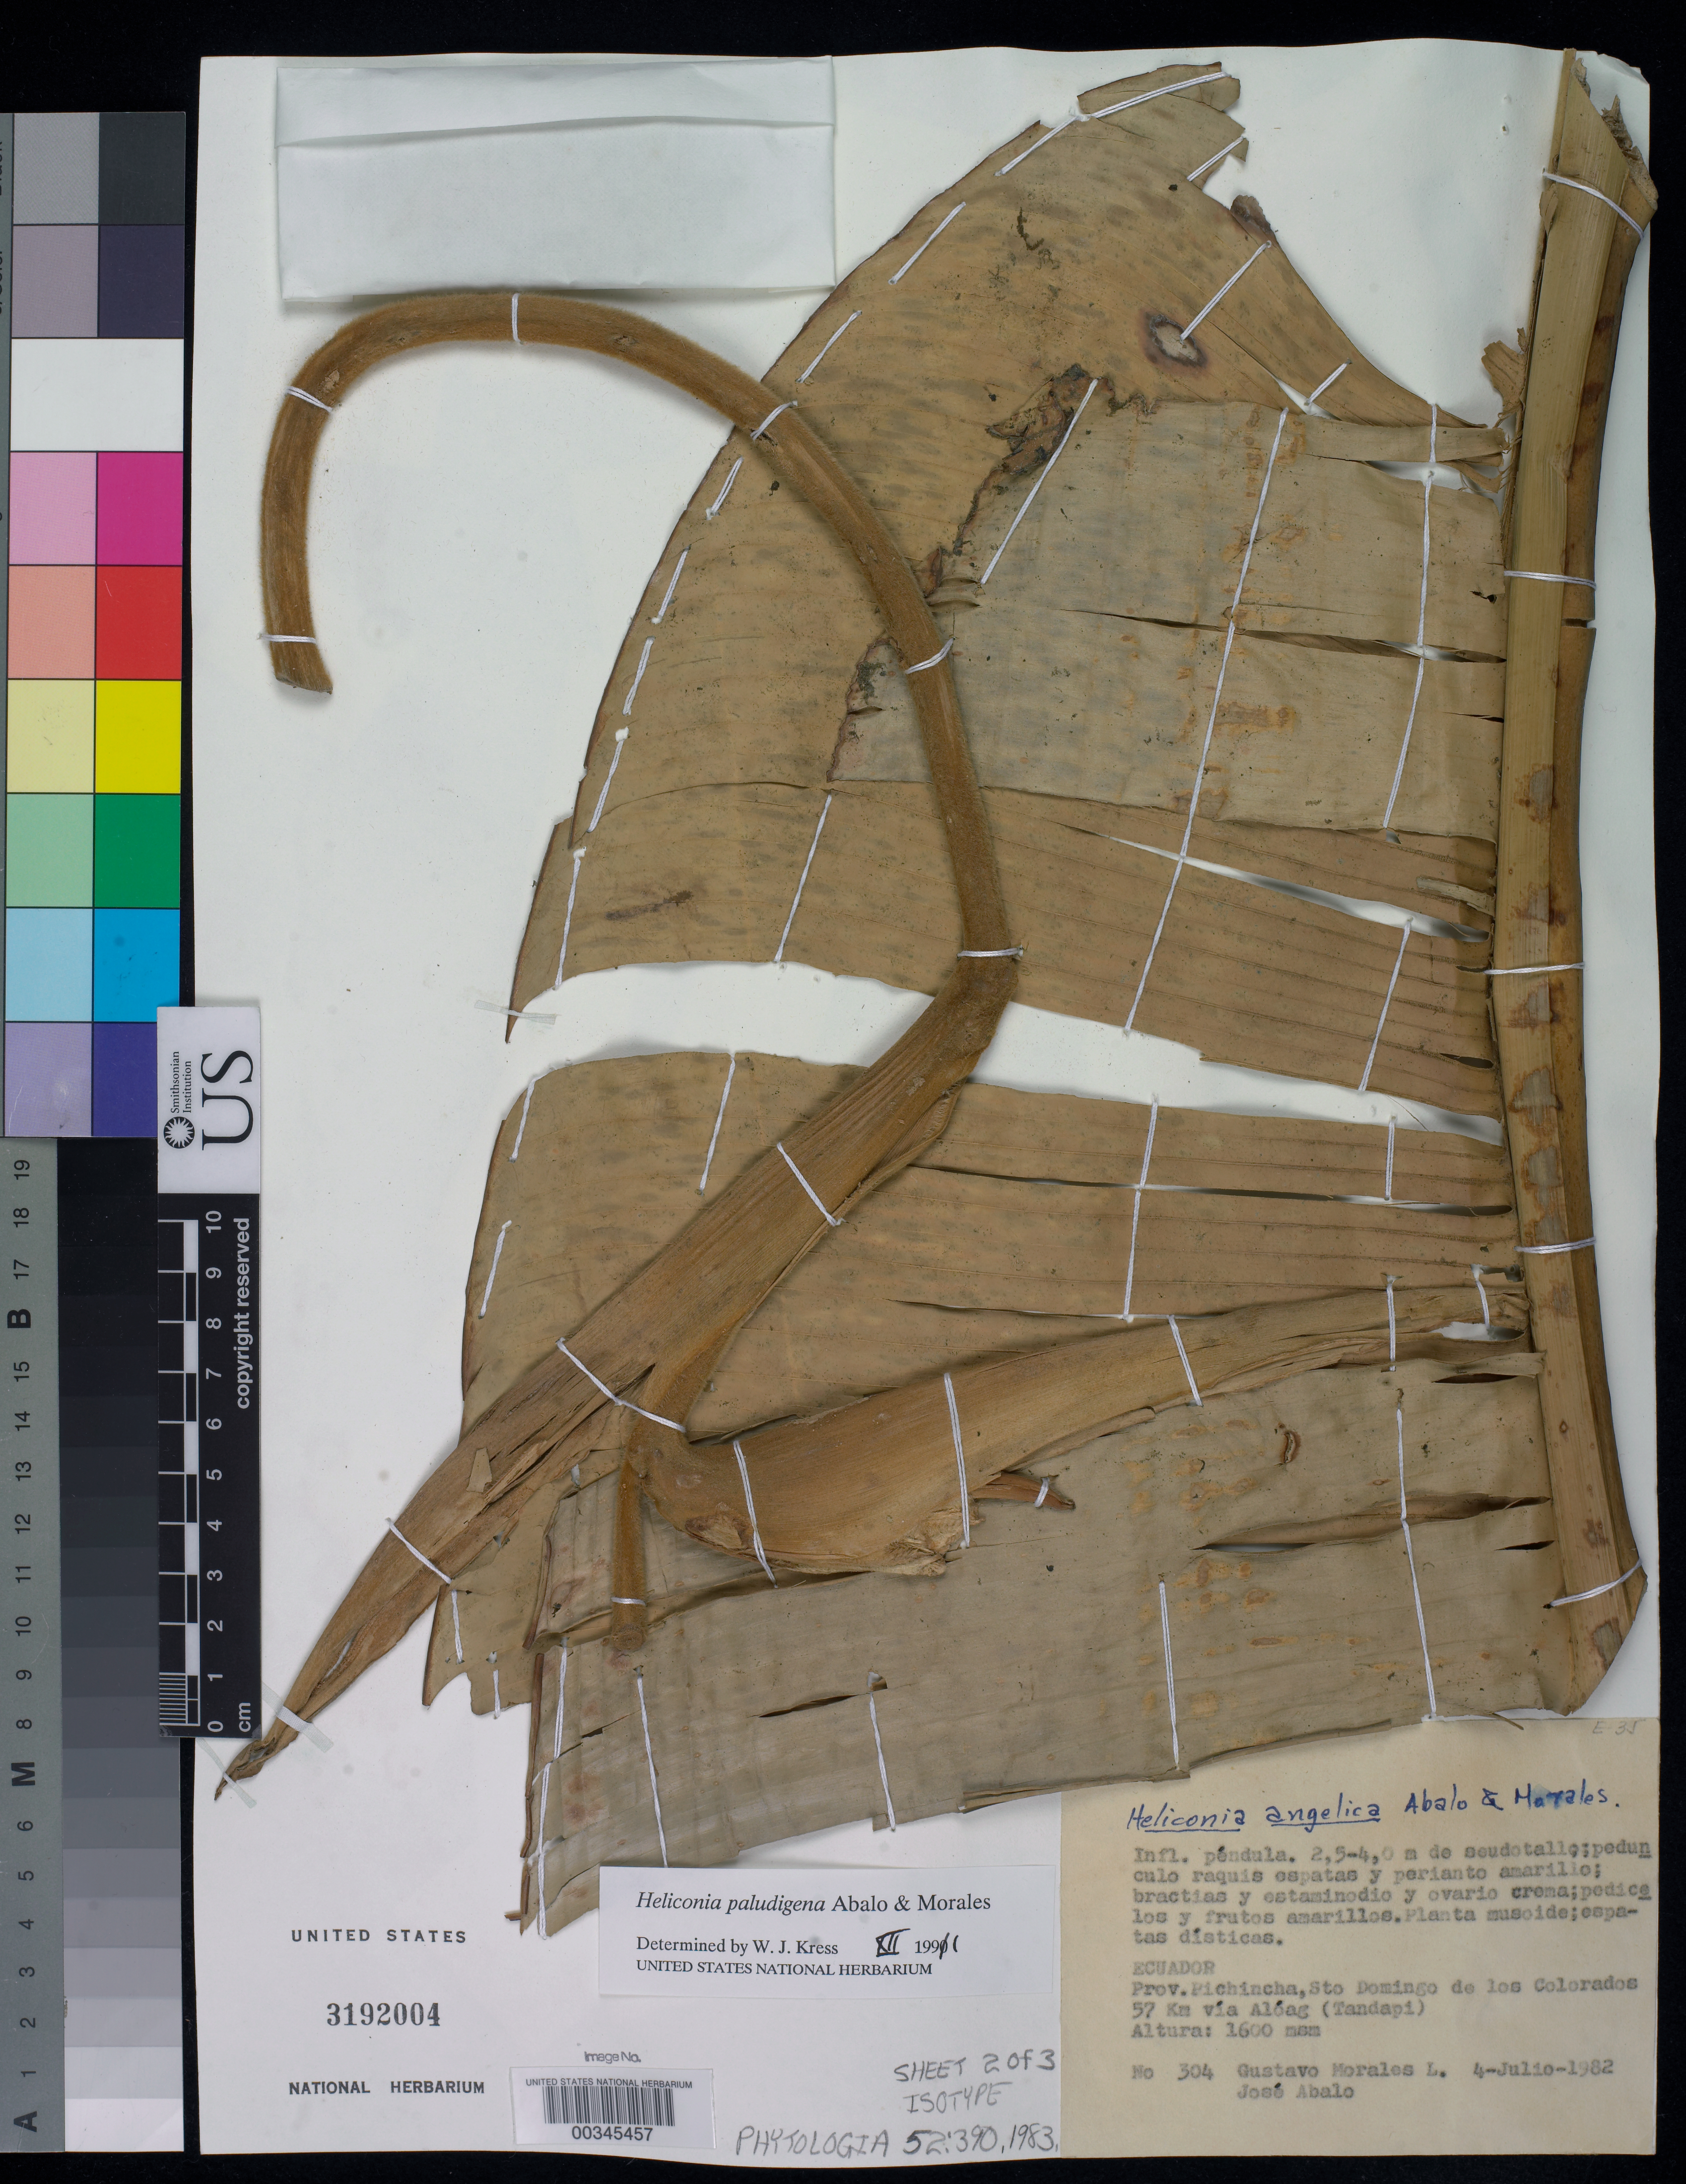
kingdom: Plantae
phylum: Tracheophyta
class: Liliopsida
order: Zingiberales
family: Heliconiaceae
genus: Heliconia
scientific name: Heliconia angelica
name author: Abalo & G. Morales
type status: Isotype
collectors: G. Morales L. & J. E. Abalo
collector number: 304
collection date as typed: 04 Jul 1982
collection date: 1982-07-04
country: Ecuador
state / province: Pichincha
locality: Sto. Domingo de Los Colorados 57 km via Aloag (Tandapi).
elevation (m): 1600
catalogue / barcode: US 3192004